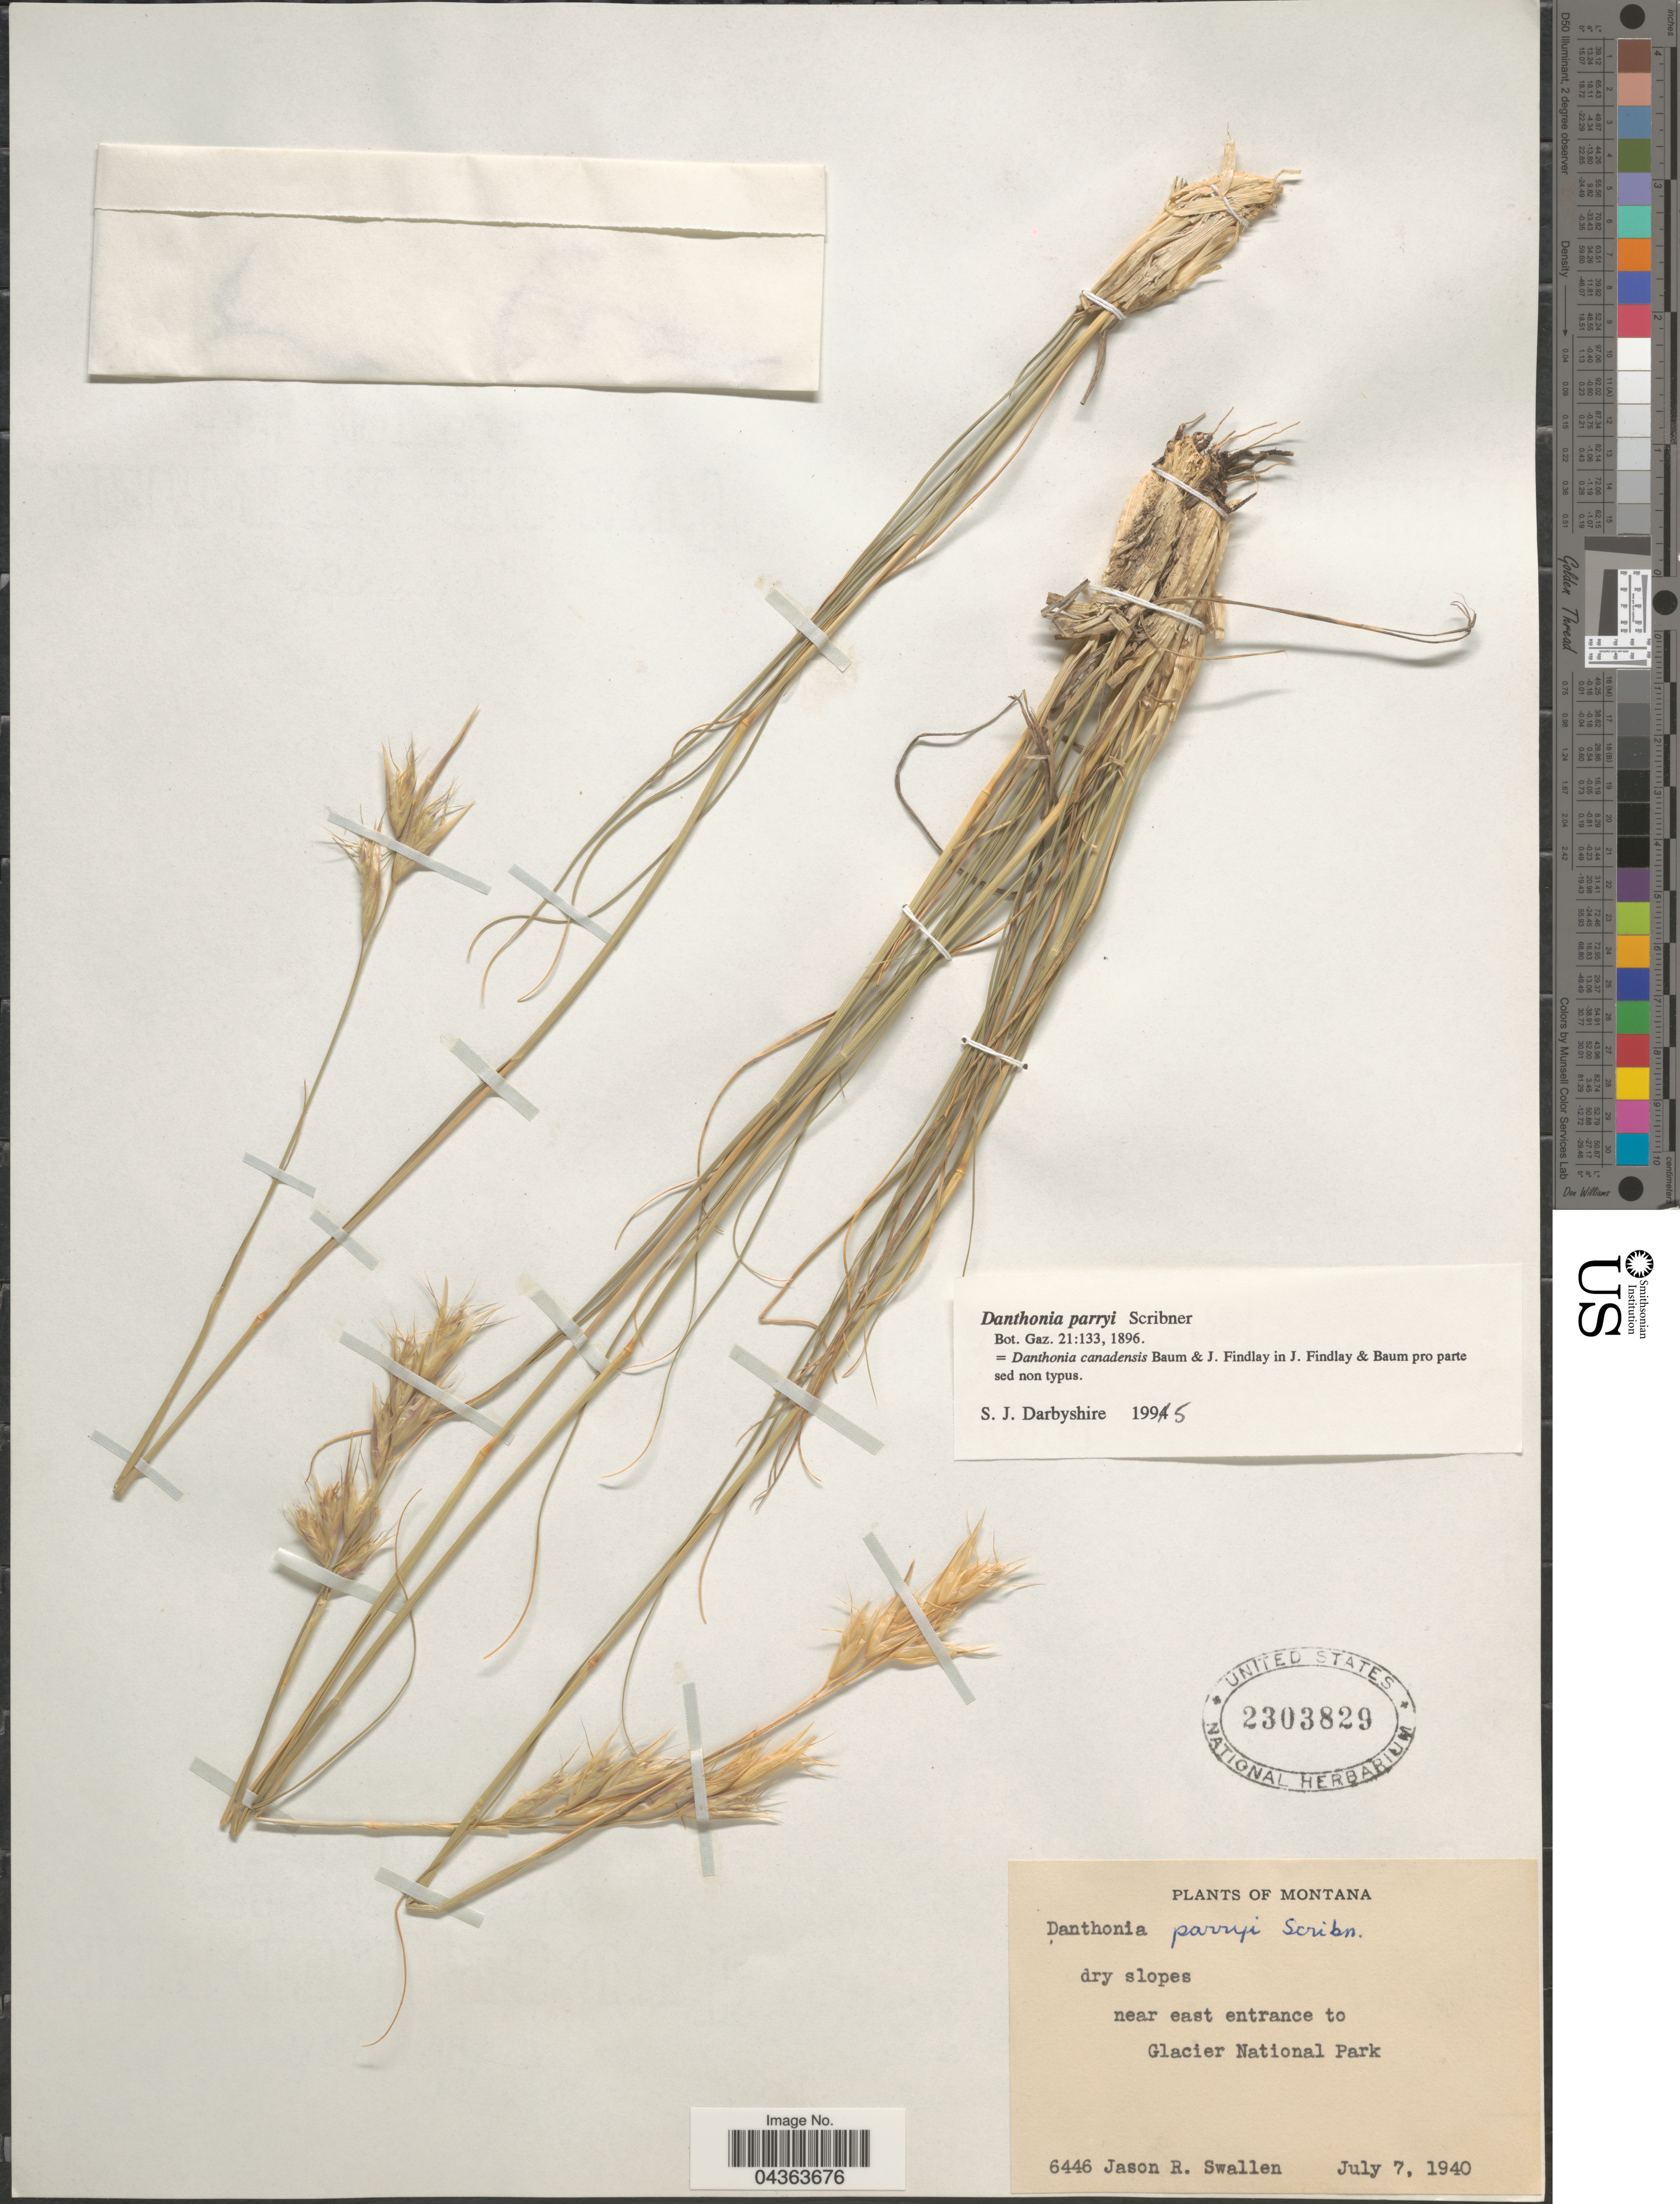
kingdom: Plantae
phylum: Tracheophyta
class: Liliopsida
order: Poales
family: Poaceae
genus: Danthonia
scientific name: Danthonia parryi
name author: Scribn.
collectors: J. R. Swallen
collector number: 6446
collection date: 1940-07-07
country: United States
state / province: Montana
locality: Near east entrance to Glacier National Park.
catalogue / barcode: US 2303829